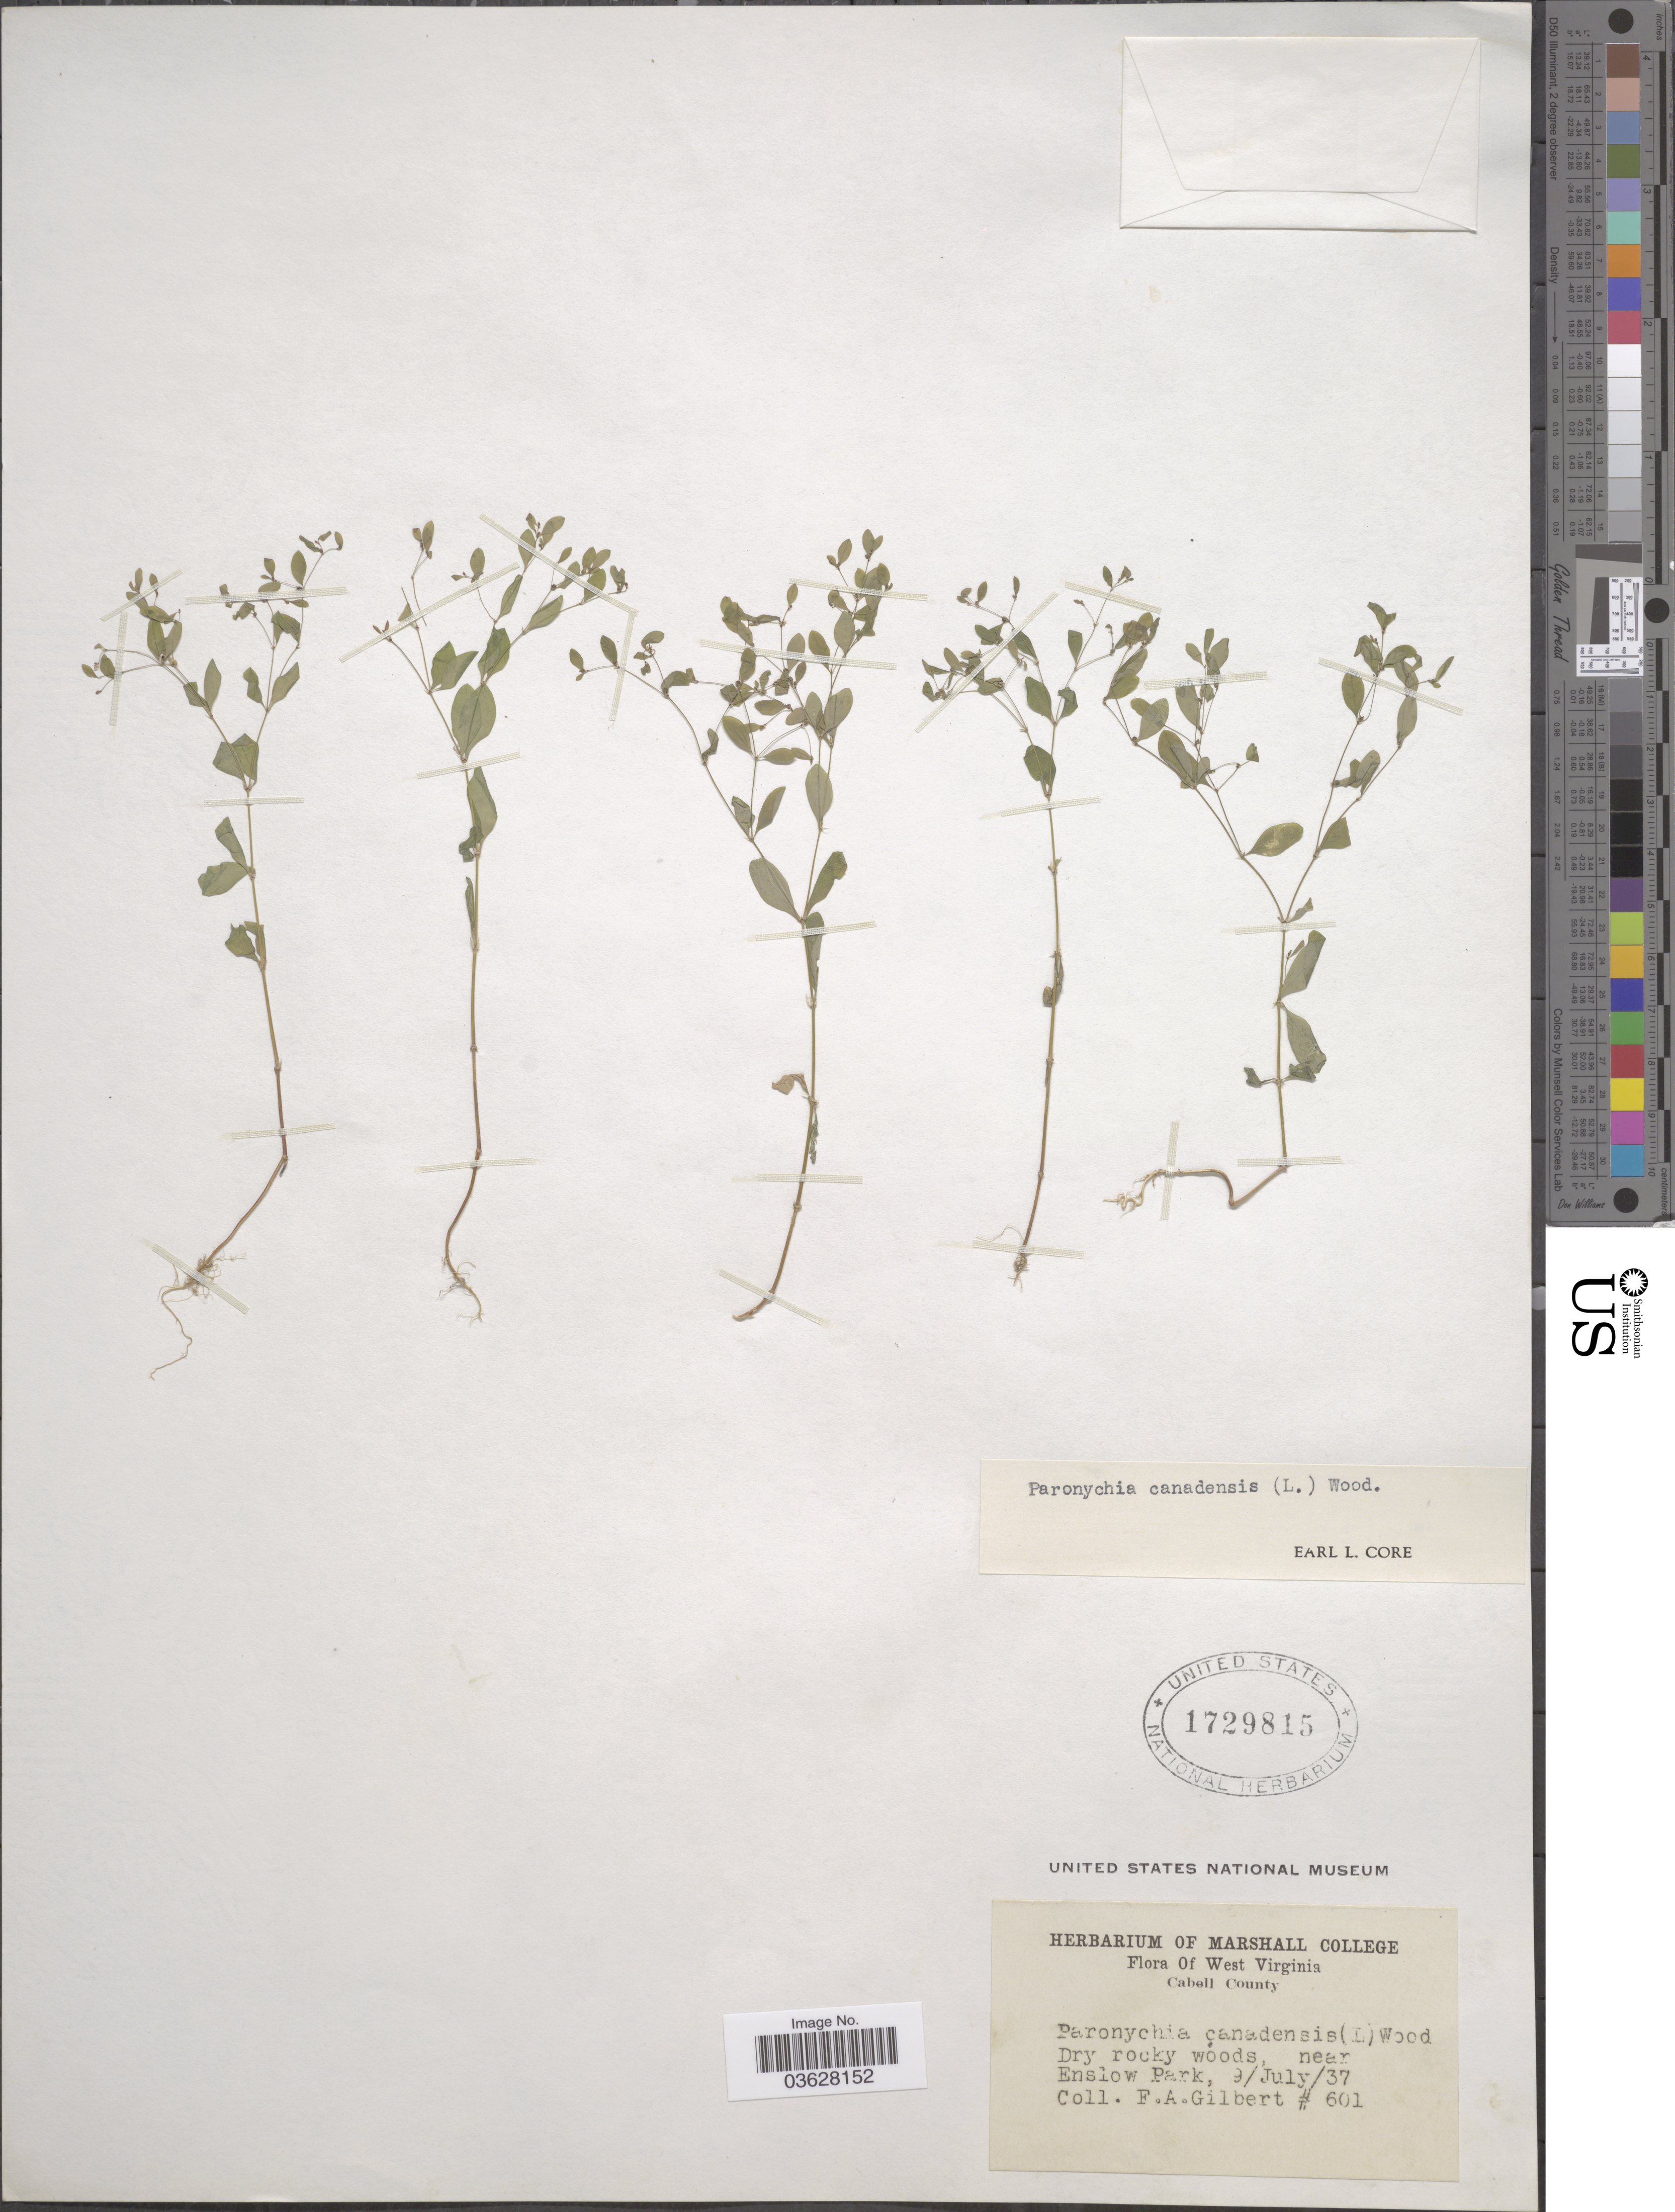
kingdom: Plantae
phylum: Tracheophyta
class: Magnoliopsida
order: Caryophyllales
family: Caryophyllaceae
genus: Paronychia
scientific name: Paronychia sp.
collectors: F. A. Gilbert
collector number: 601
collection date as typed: Transcribed d/m/y: 9/7/37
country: United States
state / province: West Virginia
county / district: Cabell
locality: Cabell County. Dry rocky woods, near Enslow Park.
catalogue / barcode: US 1729815